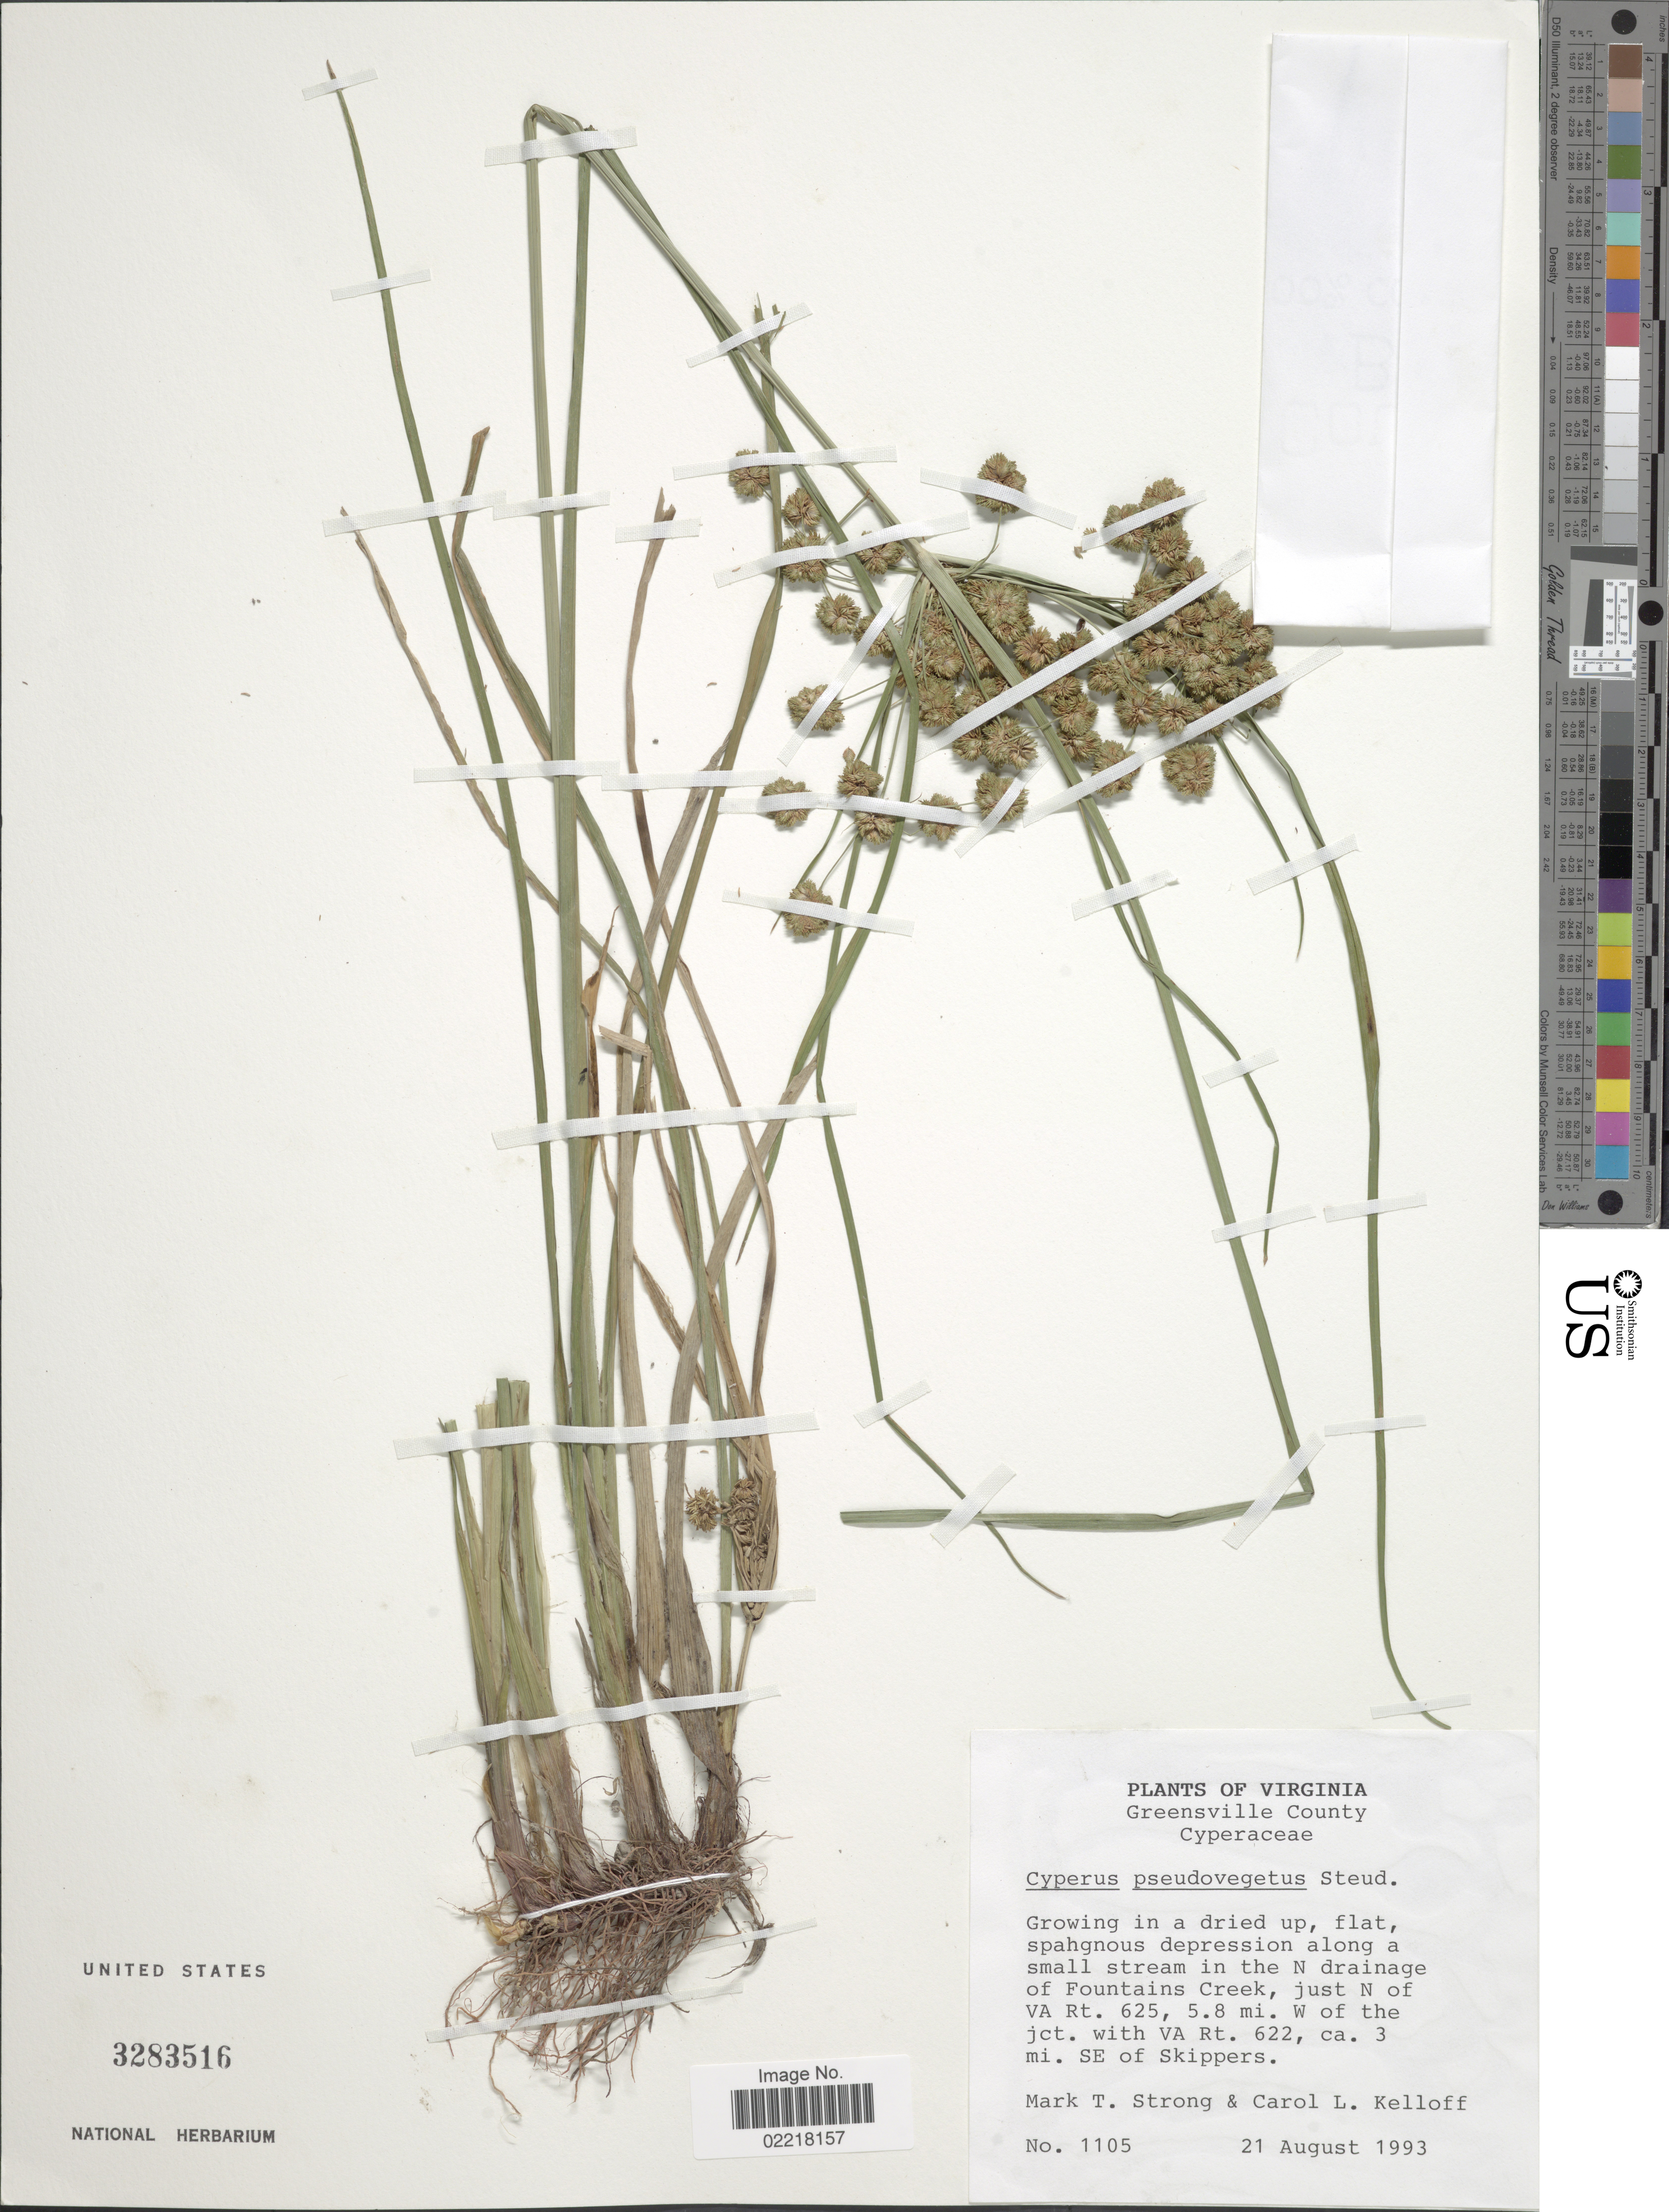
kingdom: Plantae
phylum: Tracheophyta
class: Liliopsida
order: Poales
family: Cyperaceae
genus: Cyperus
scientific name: Cyperus pseudovegetus Steud.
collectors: M. T. Strong & C. L. Kelloff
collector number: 1105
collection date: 1993-08-21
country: United States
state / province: Virginia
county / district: Greensville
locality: Greensville County. Growing in a dried up, flat, spaghnous depression along a small stream in the N drainage of Fountains Creek, just N of VA Rt. 625, 5.8 mi. W of the jct. with VA Rt. 622, ca. 3 mi. SE of Skippers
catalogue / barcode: US 3283516